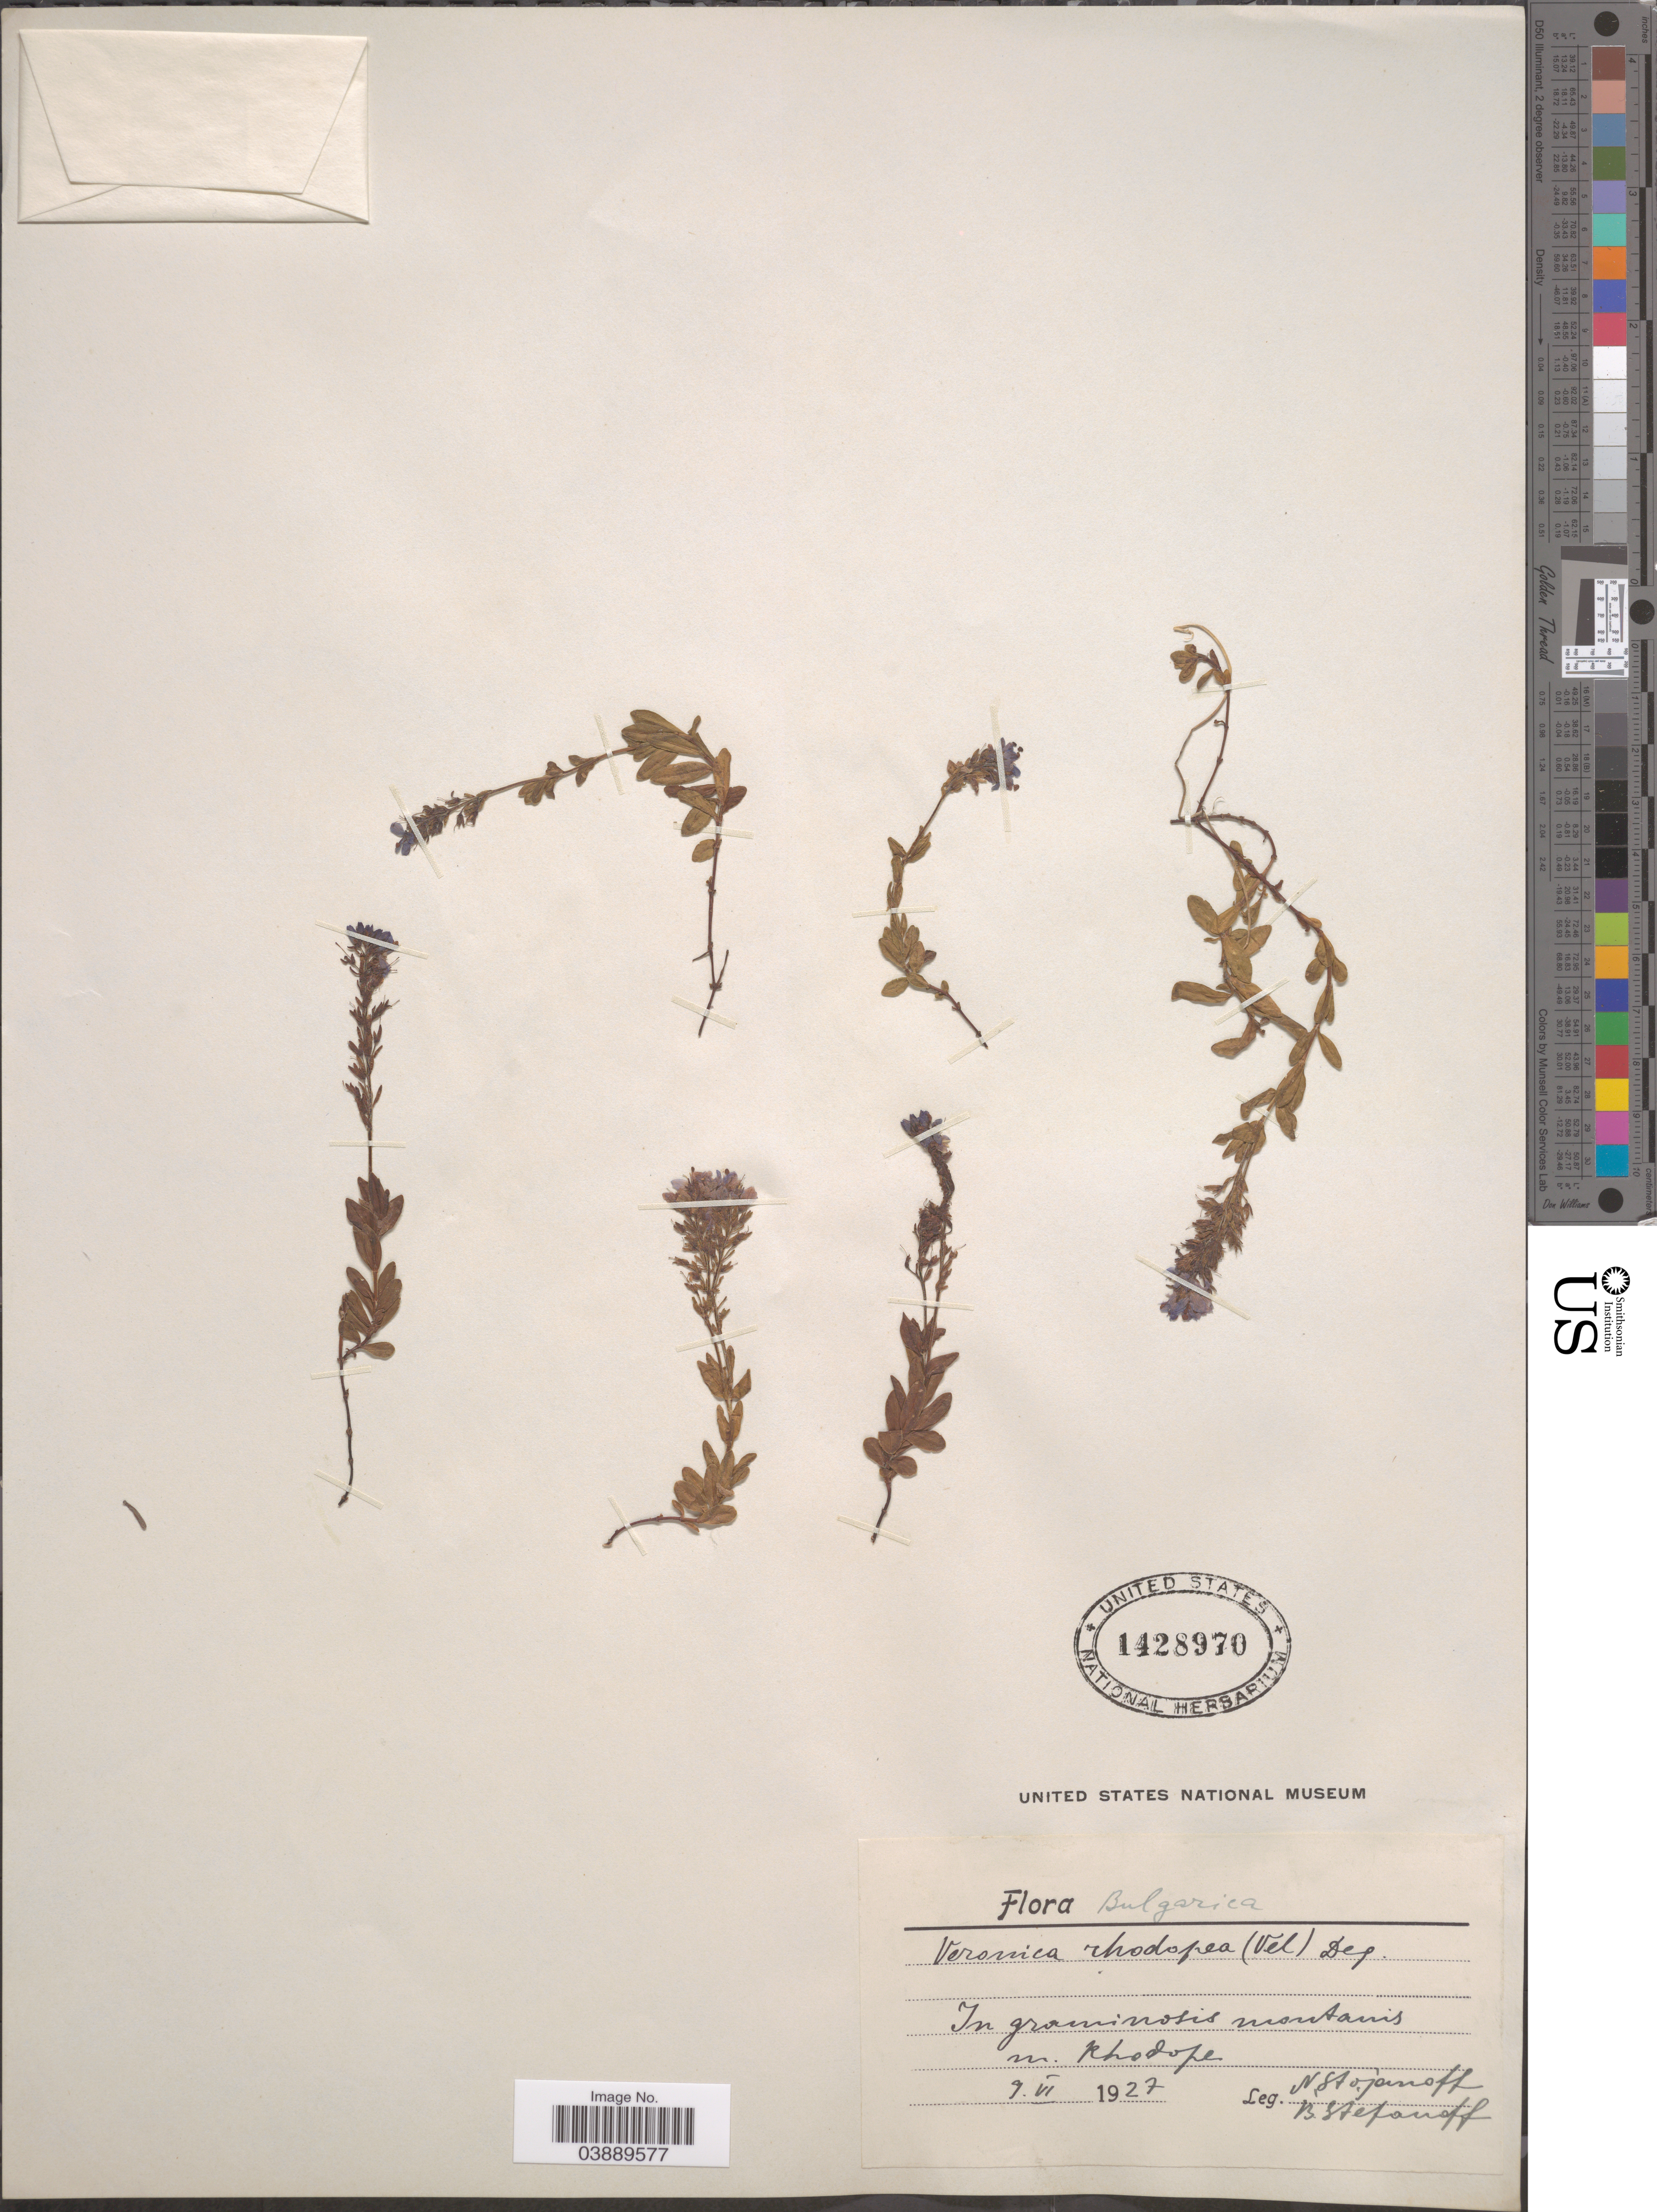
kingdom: Plantae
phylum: Tracheophyta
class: Magnoliopsida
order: Lamiales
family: Plantaginaceae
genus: Veronica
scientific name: Veronica rhodopea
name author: Degen ex Stoj. & Stef.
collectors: N. Stojanoff & B. Stefanoff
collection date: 1927-06-09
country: Bulgaria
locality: In graminosis montanis m. Rhodope.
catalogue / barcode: US 1428970